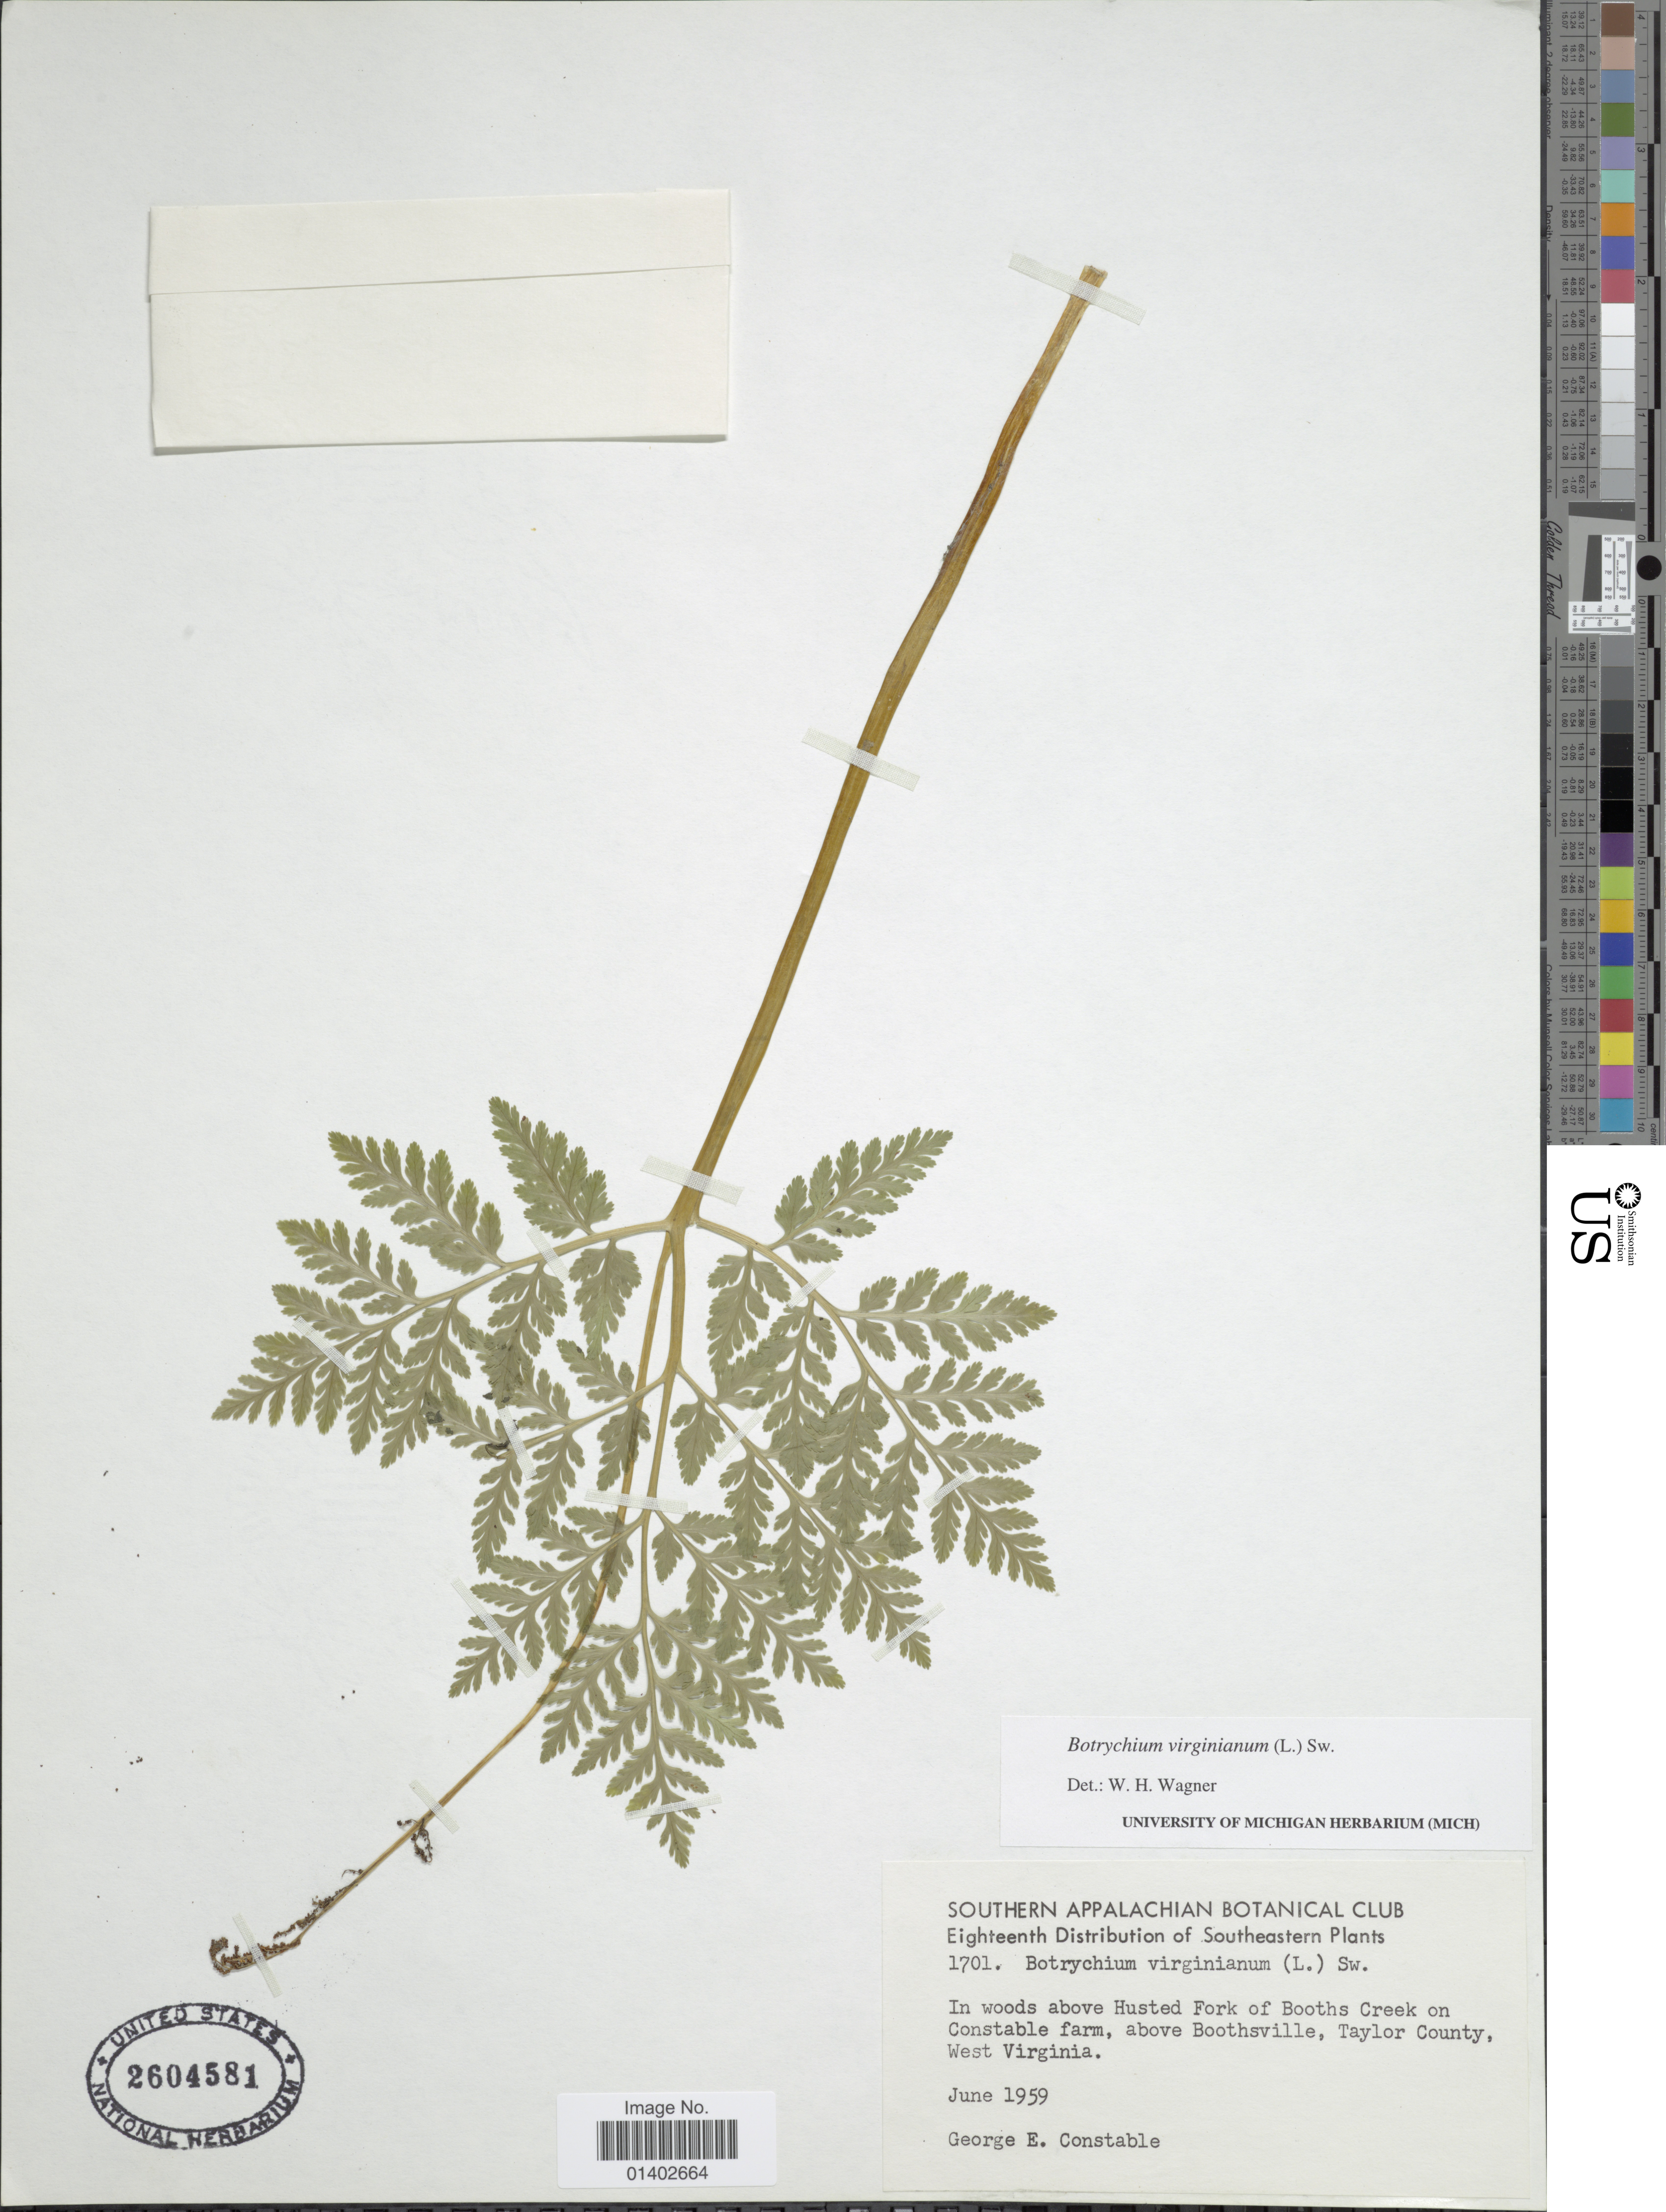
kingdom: Plantae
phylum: Tracheophyta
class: Polypodiopsida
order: Ophioglossales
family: Ophioglossaceae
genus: Botrychium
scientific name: Botrychium virginianum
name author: (L.) Sw.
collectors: G. Constable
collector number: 1701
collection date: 1959-06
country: United States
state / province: West Virginia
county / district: Taylor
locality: In woods above Husted Fork of Booths Creek on Constable farm, above Boothville, Taylor County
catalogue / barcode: US 2604581